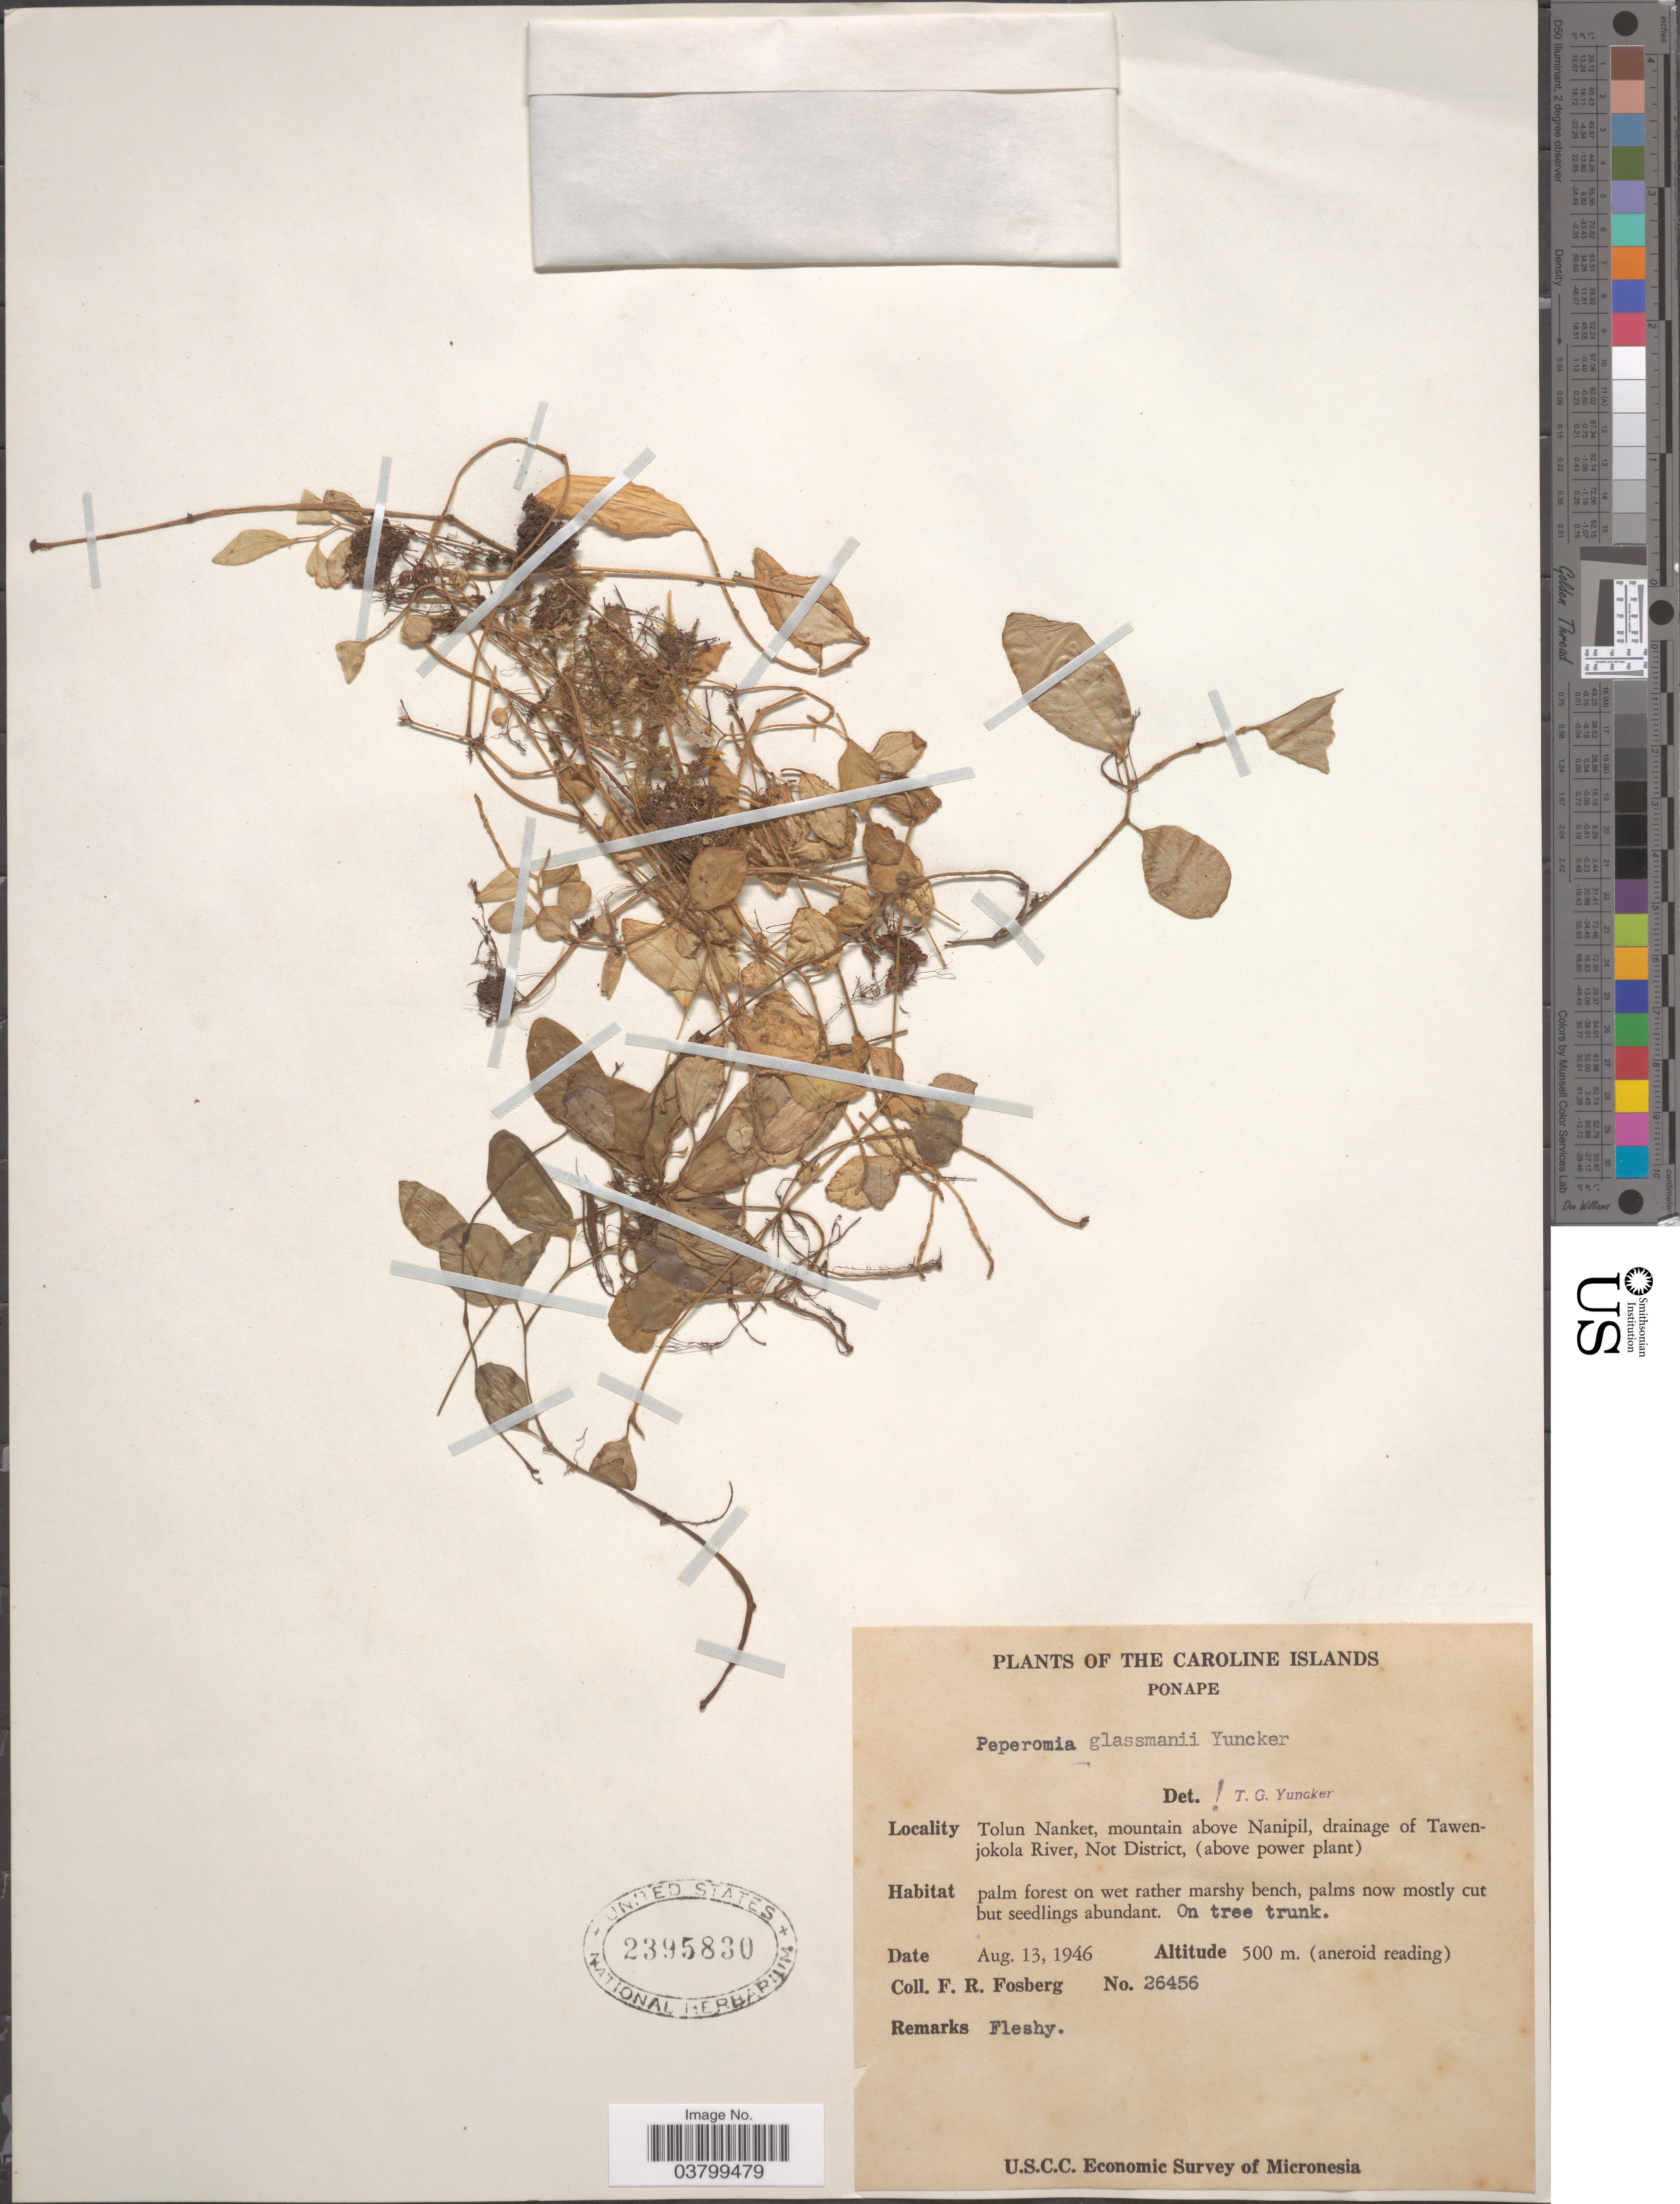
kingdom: Plantae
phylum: Tracheophyta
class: Magnoliopsida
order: Piperales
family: Piperaceae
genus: Peperomia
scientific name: Peperomia glassmanii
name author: Yunck.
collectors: F. R. Fosberg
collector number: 26456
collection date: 1946-08-13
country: Micronesia, Federated States of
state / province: Pohnpei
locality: The Caroline Islands. Ponape. Tolun Nanket, mountain above Nanipil, drainage of Tawenjokola River, Not District.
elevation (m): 500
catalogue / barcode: US 2395830